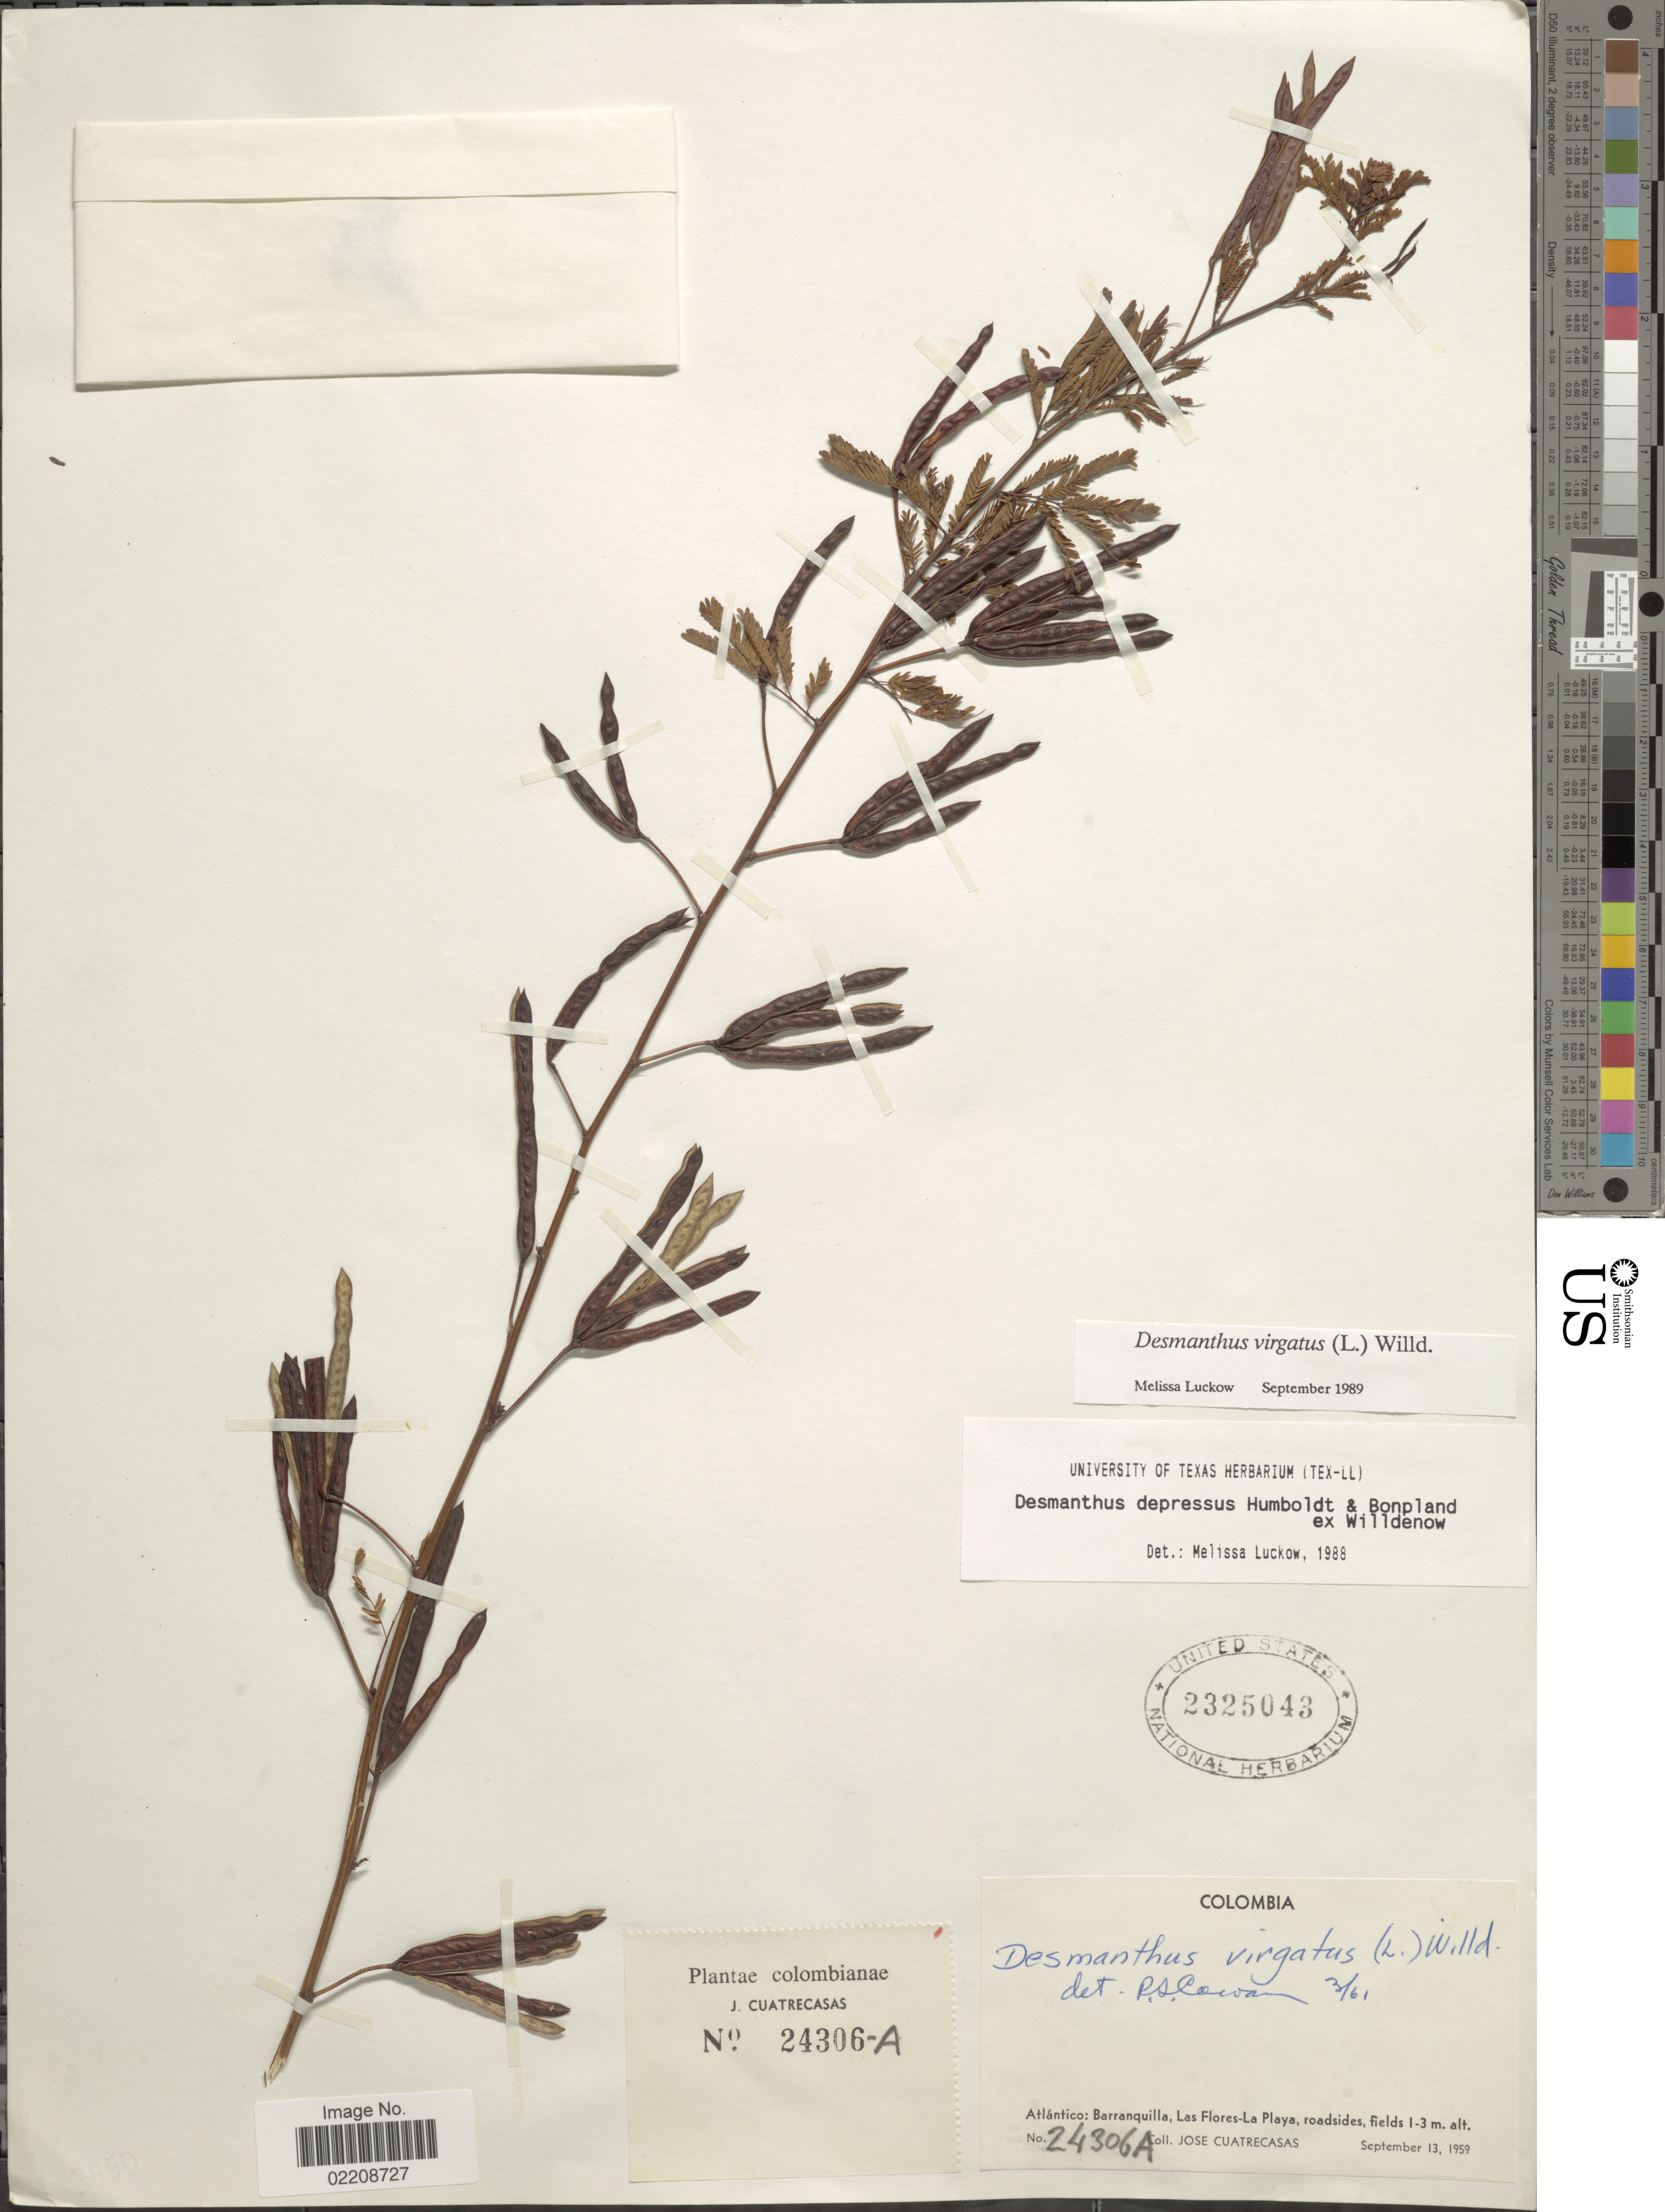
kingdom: Plantae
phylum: Tracheophyta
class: Magnoliopsida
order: Fabales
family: Fabaceae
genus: Desmanthus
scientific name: Desmanthus virgatus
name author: (L.) Willd.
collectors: J. Cuatrecasas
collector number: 24306A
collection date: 1959-09-13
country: Colombia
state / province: Atlántico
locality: Barranquilla, Las Flores-La Playa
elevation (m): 1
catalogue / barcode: US 2325043